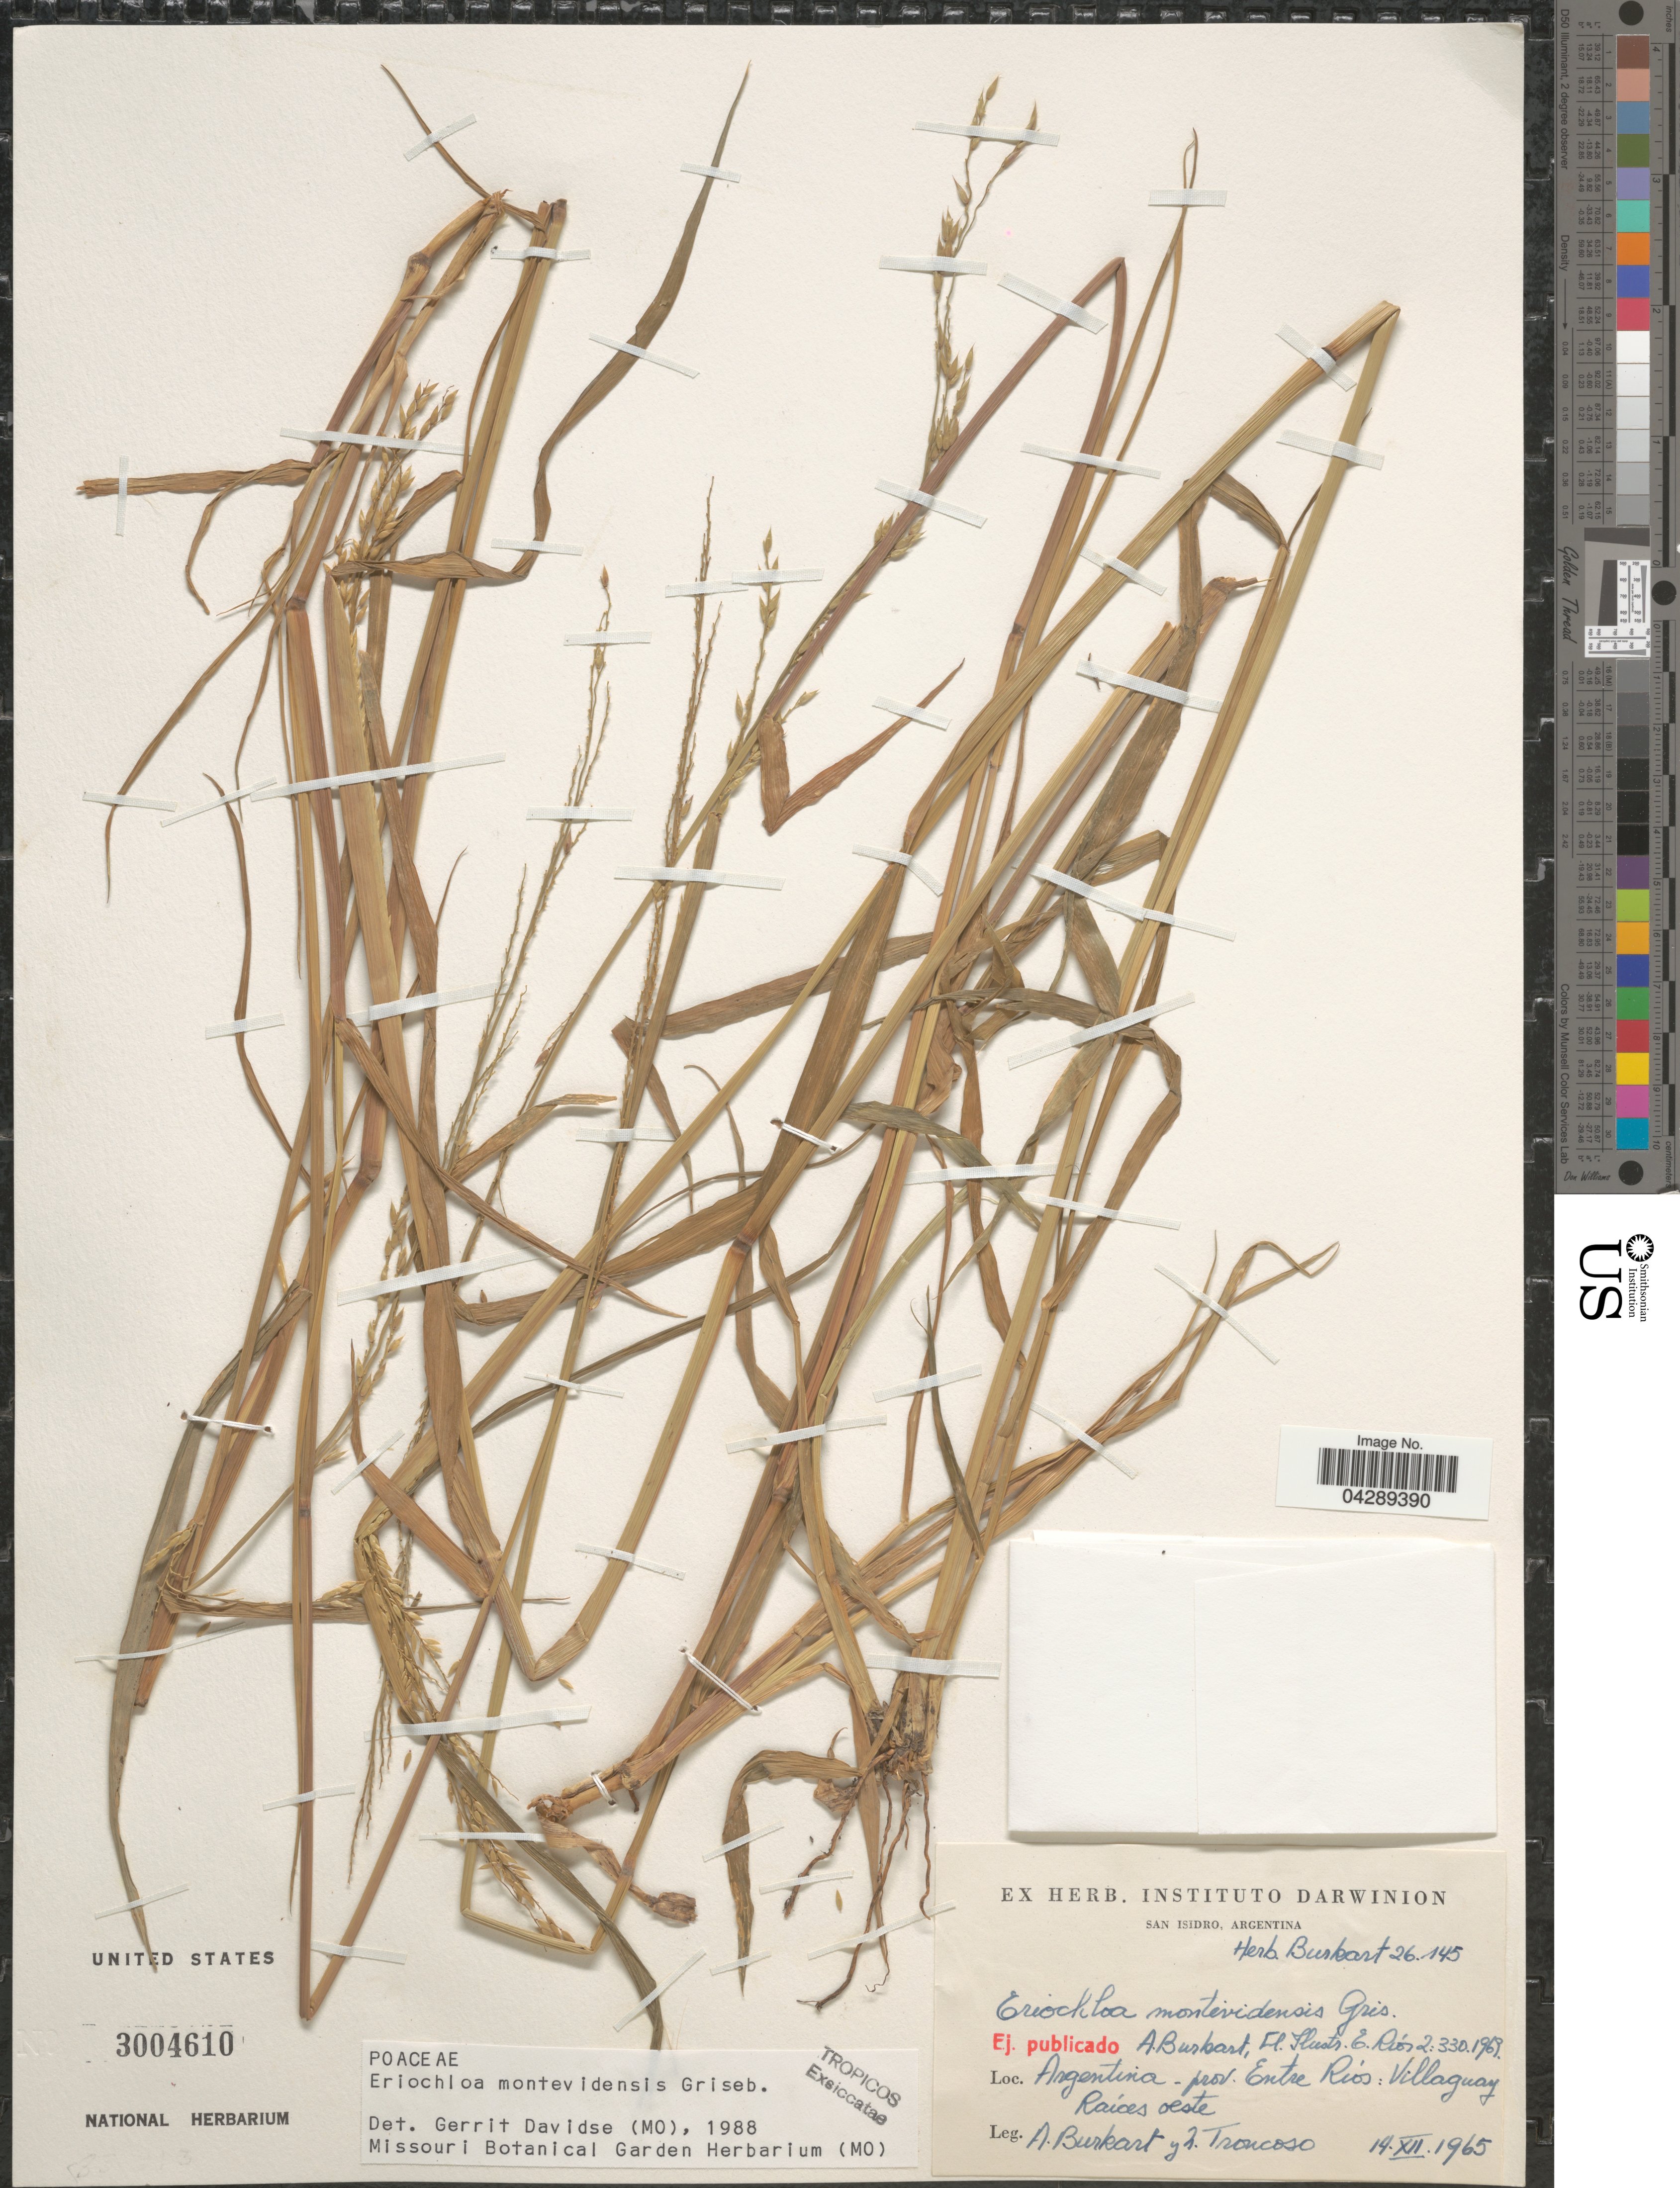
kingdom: Plantae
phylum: Tracheophyta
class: Liliopsida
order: Poales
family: Poaceae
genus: Eriochloa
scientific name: Eriochloa montevidensis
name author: Griseb.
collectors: A. E. Burkart & N. Troncoso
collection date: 1965-12-14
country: Argentina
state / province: Entre Rios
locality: Villaguay Raíces oeste.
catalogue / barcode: US 3004610